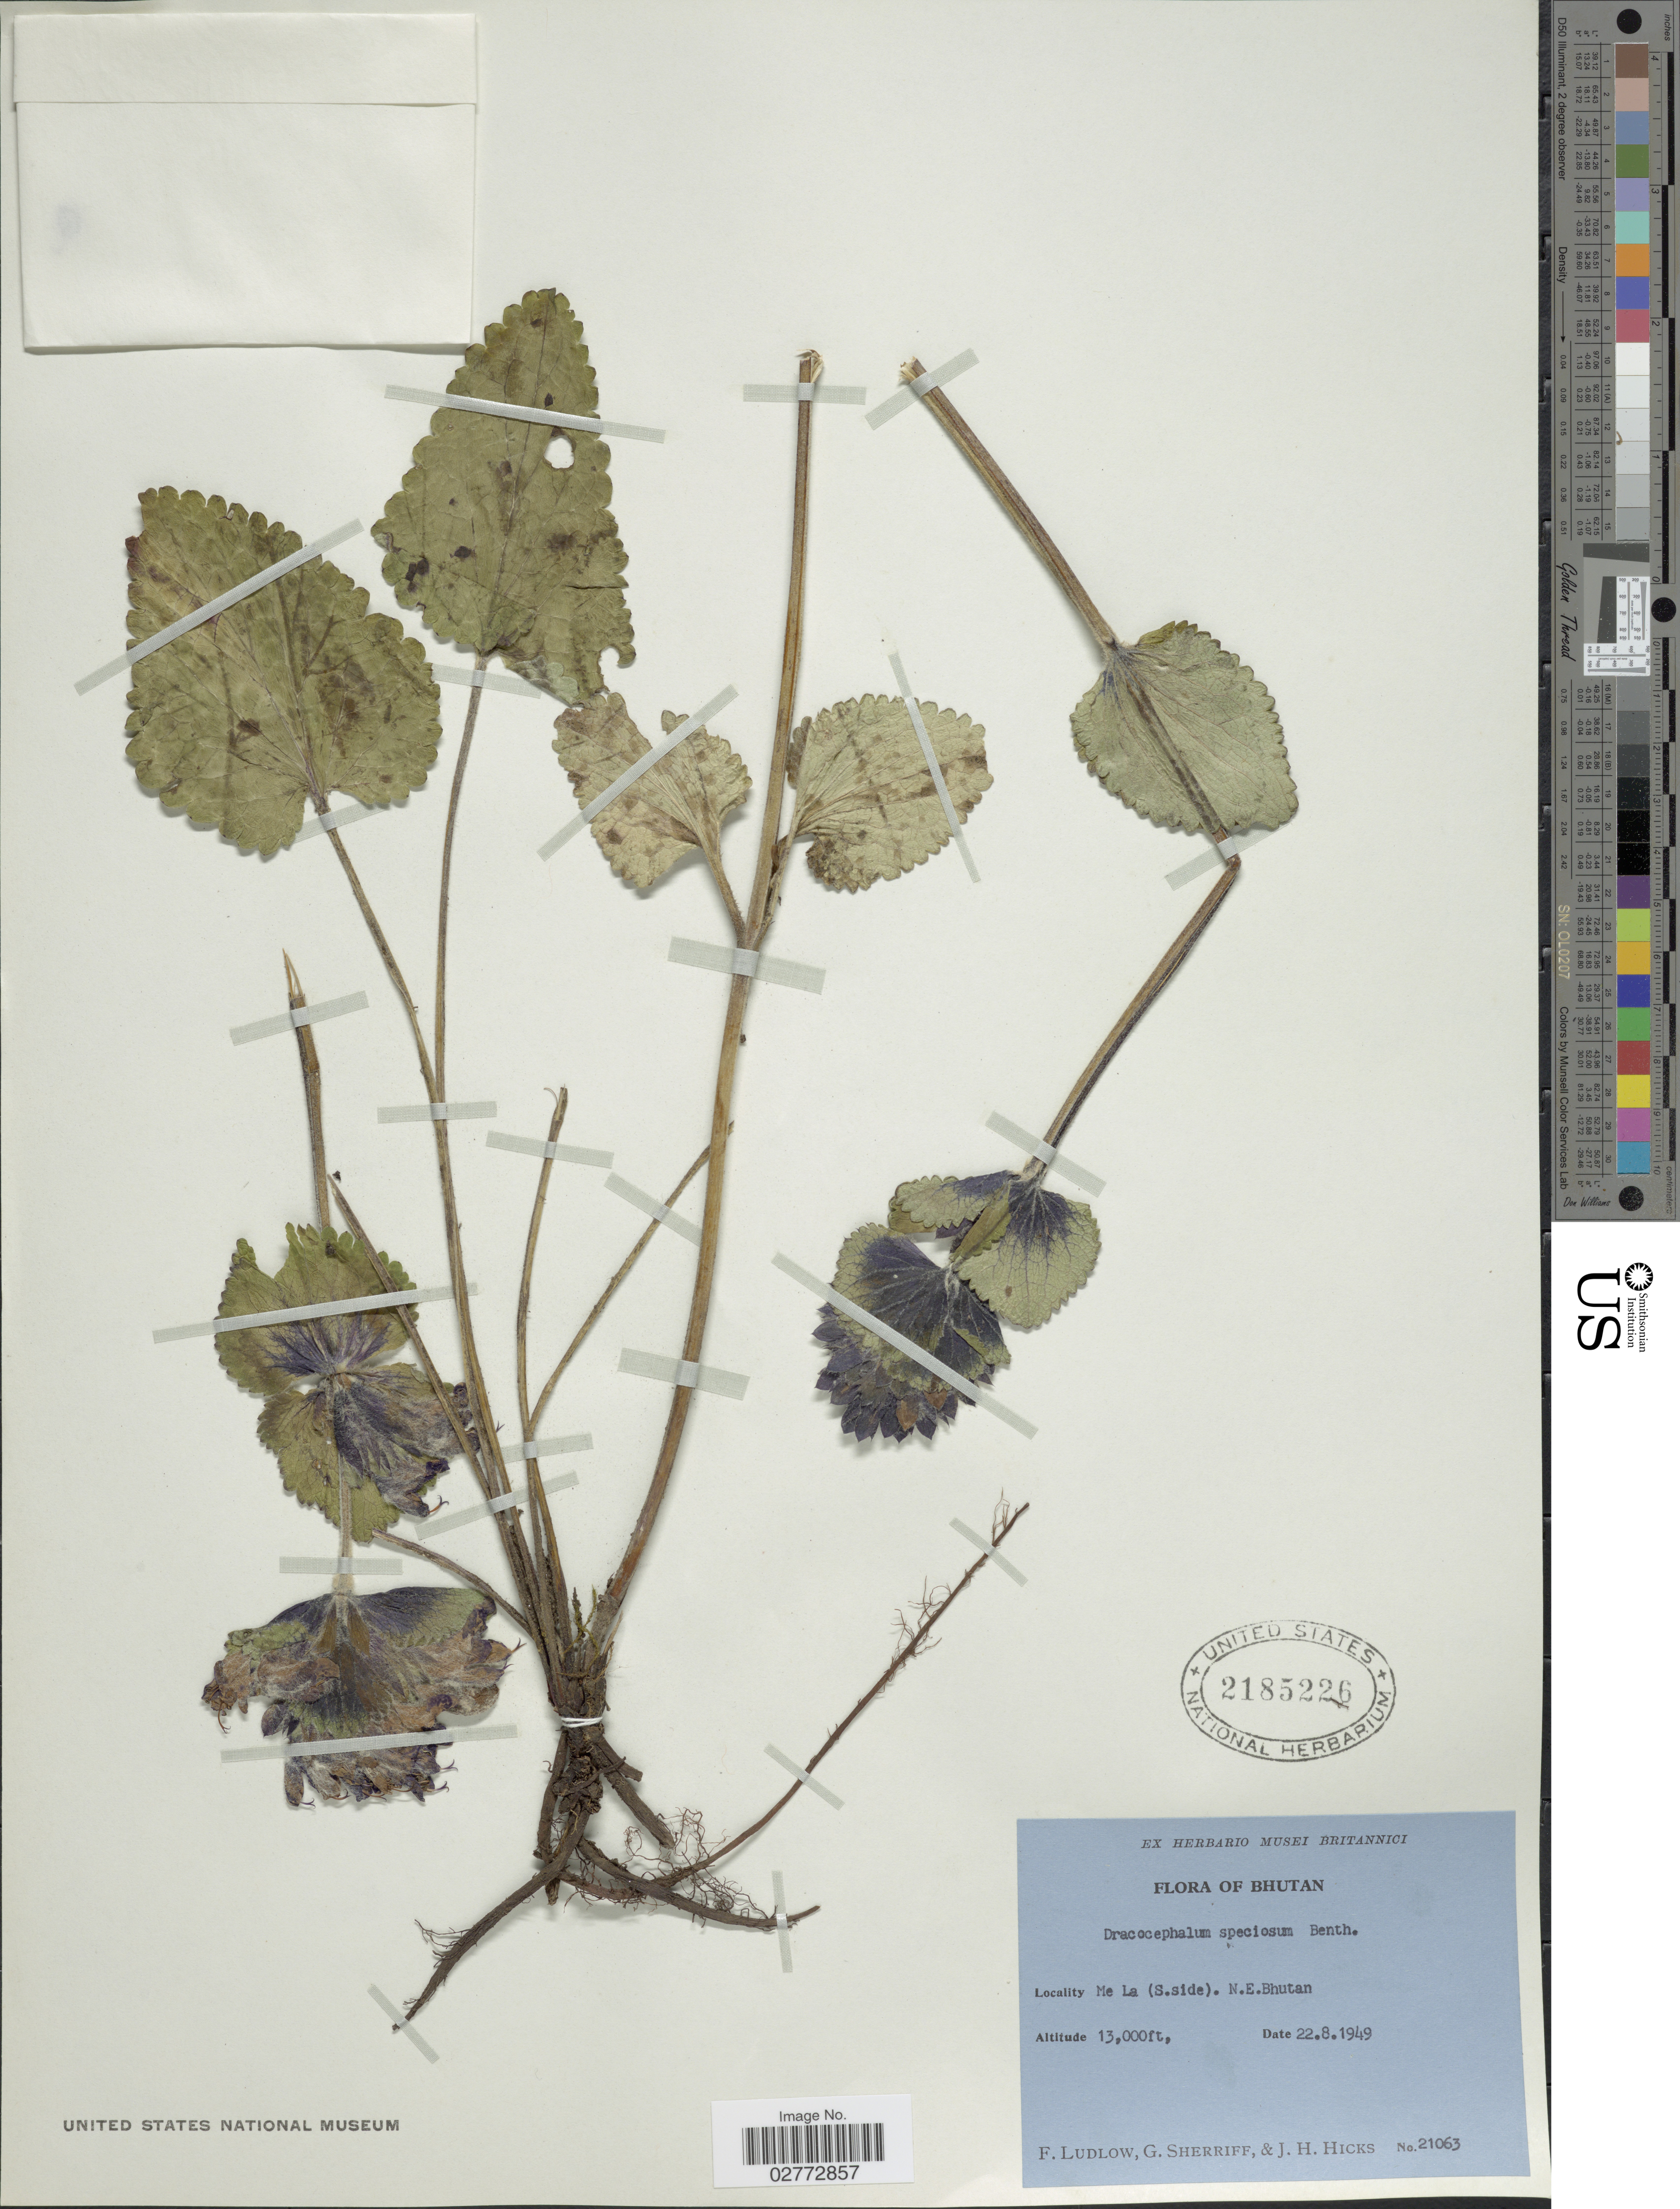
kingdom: Plantae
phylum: Tracheophyta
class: Magnoliopsida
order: Lamiales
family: Lamiaceae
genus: Dracocephalum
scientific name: Dracocephalum speciosum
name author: Sweet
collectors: F. Ludlow, G. Sherriff & J. H. Hicks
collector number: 21063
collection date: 1949-08-22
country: Bhutan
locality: Me La (S.side). N.E.Bhutan.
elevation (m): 3962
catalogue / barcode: US 2185226